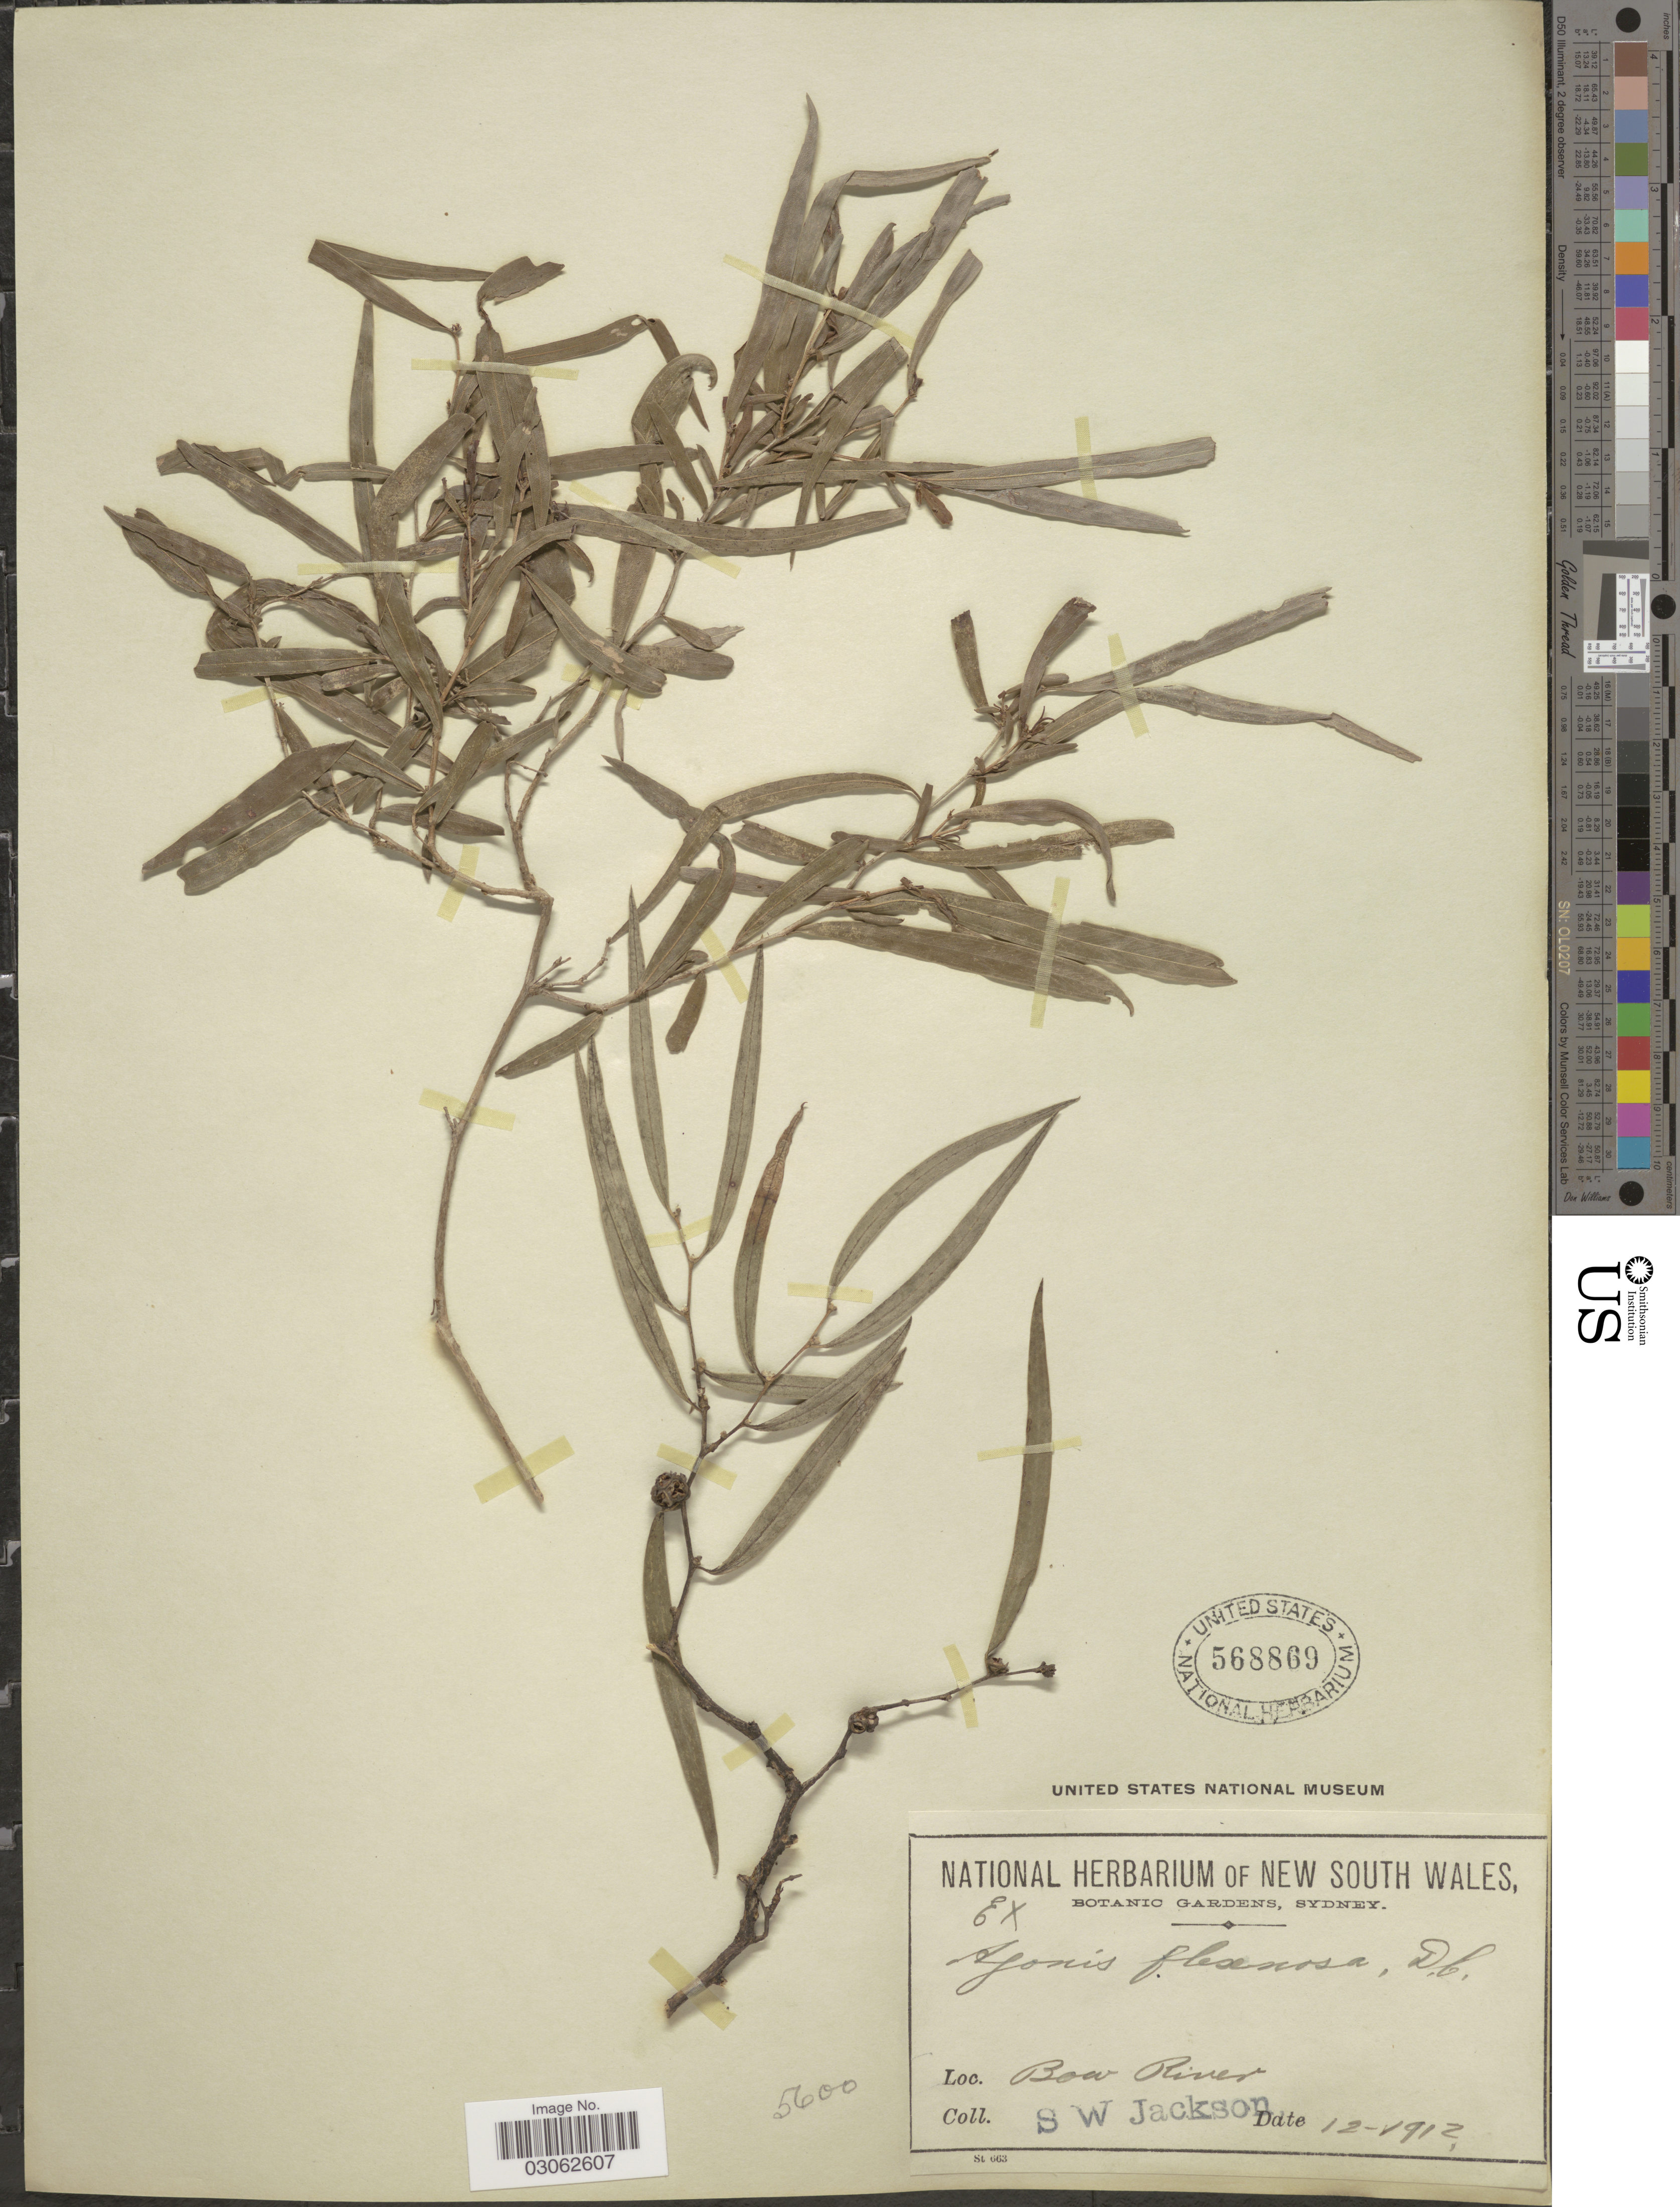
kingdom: Plantae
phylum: Tracheophyta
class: Magnoliopsida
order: Myrtales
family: Myrtaceae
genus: Agonis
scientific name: Agonis flexuosa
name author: (Willd.) Sweet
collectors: Jackson, S. W.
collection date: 1912-12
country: Australia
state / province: New South Wales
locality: Bow River.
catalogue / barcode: US 568869